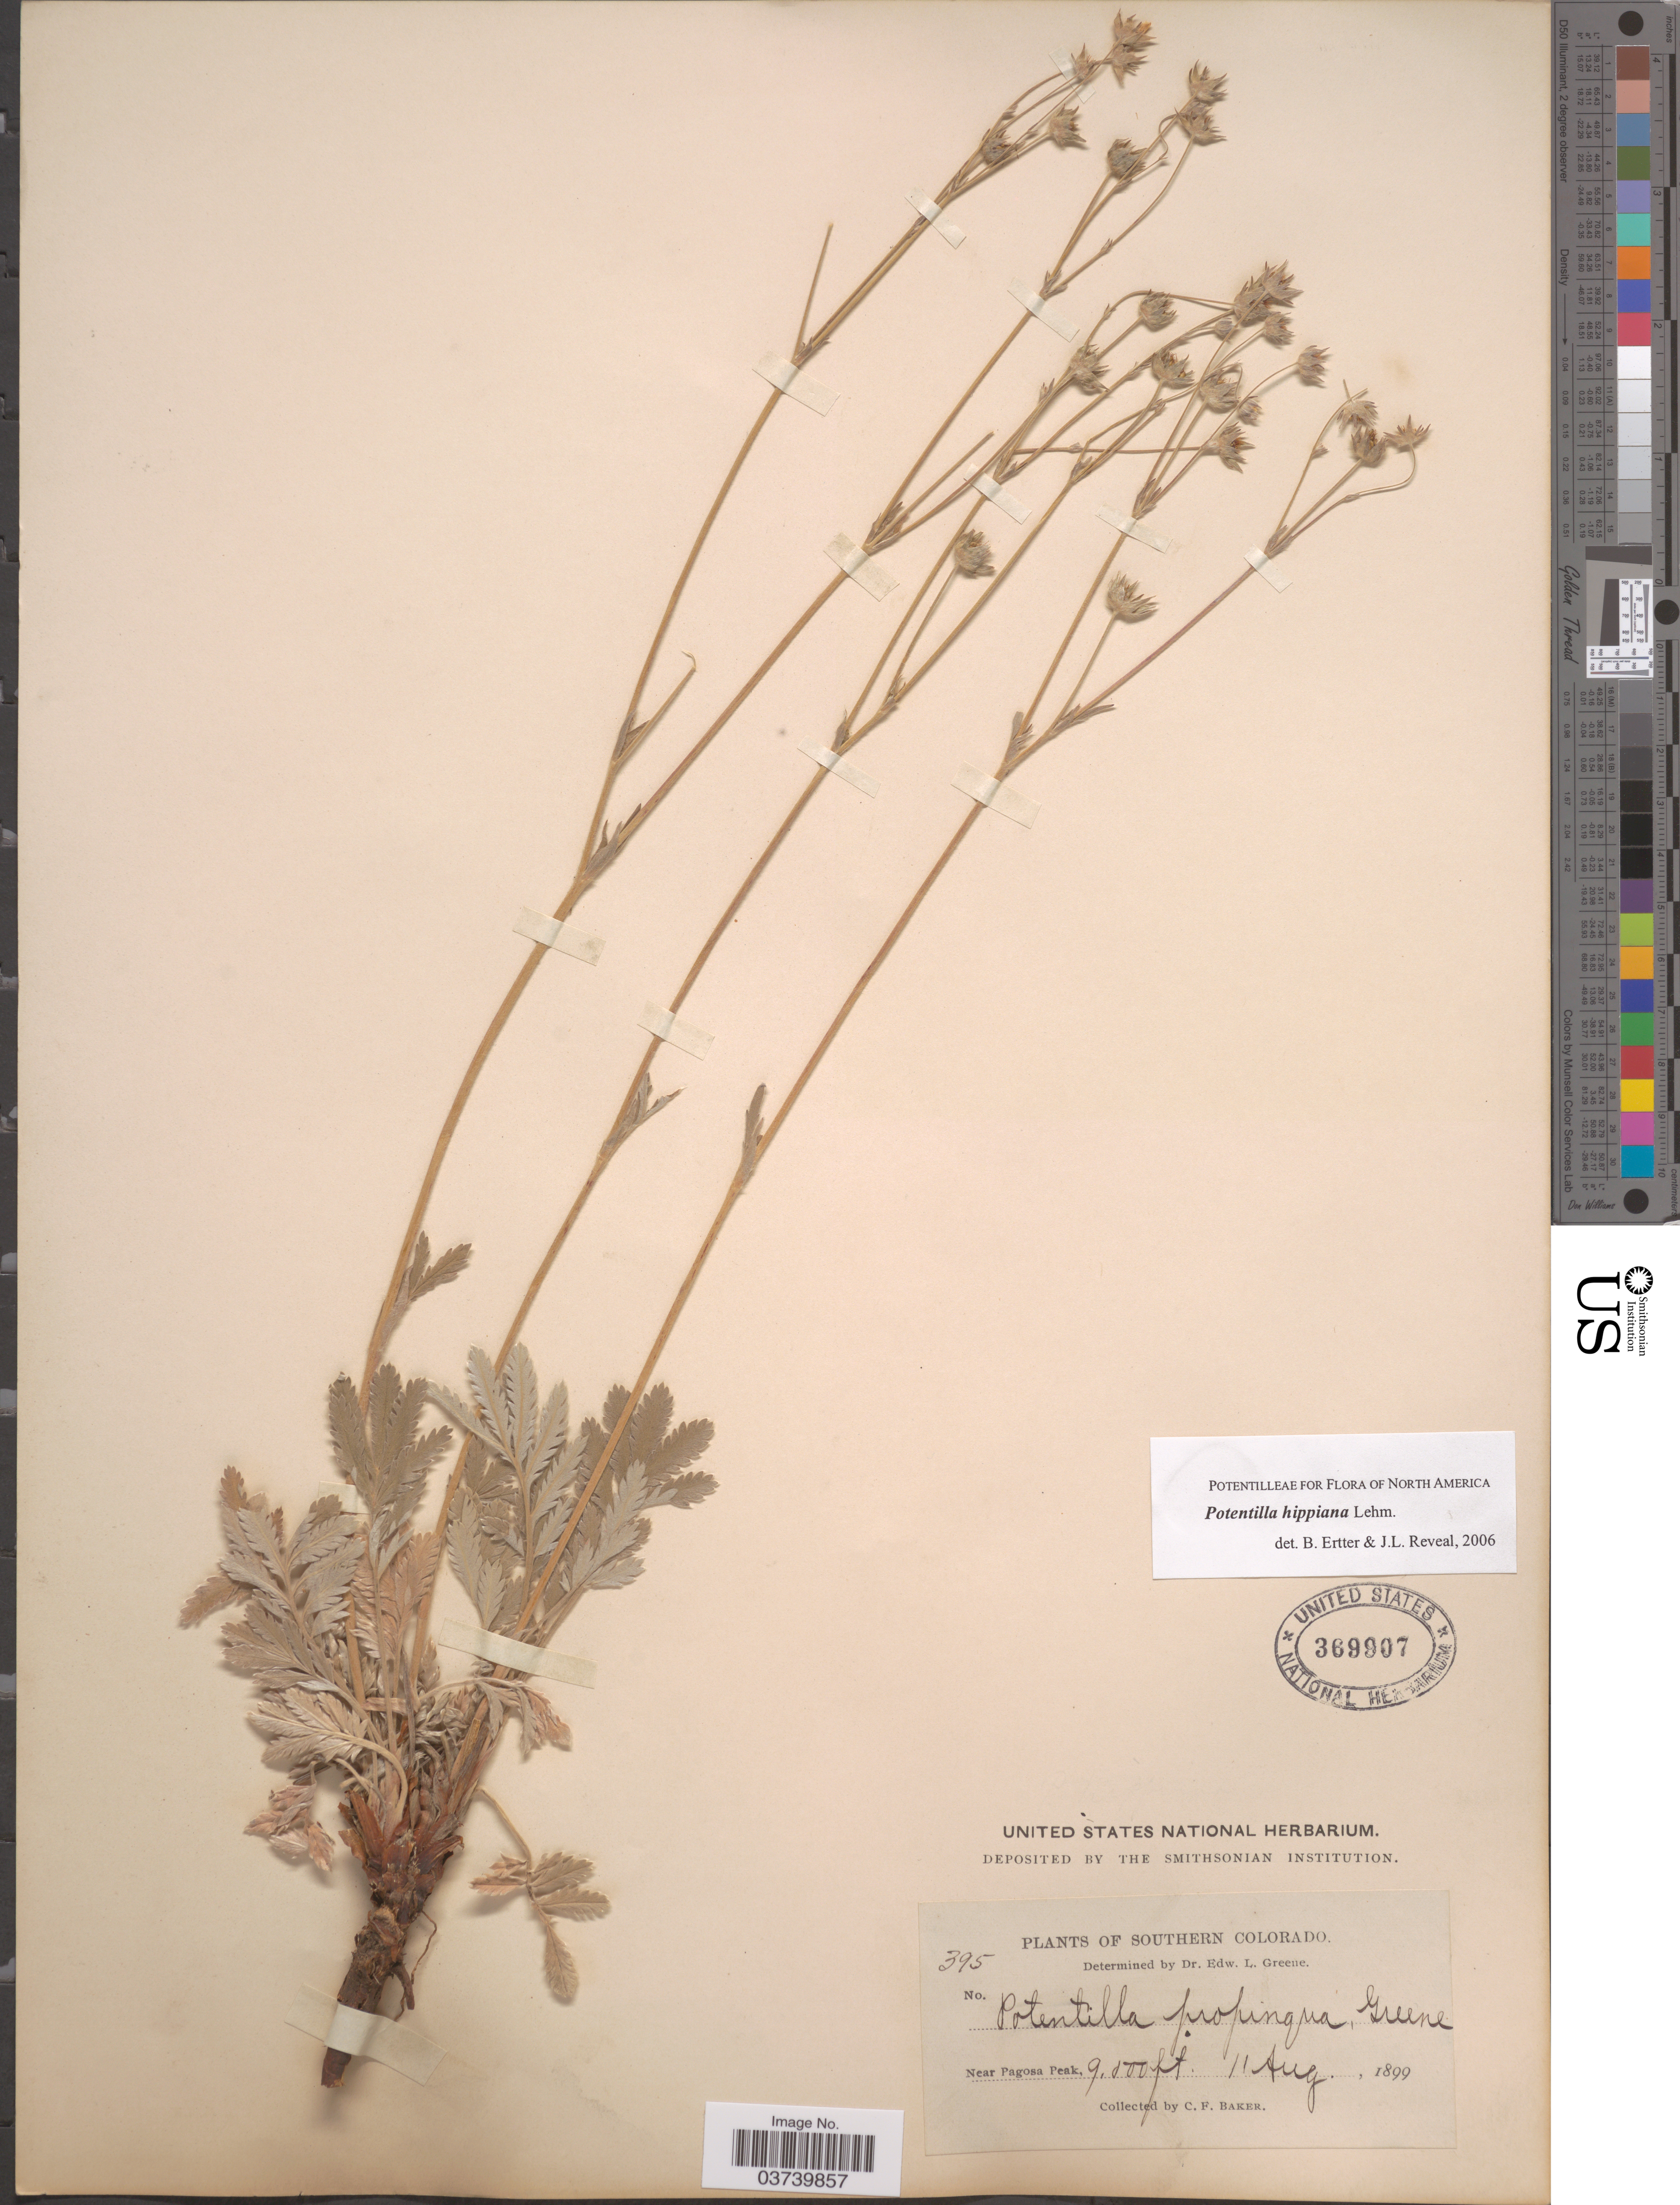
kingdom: Plantae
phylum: Tracheophyta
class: Magnoliopsida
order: Rosales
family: Rosaceae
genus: Potentilla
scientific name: Potentilla hippiana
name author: Lehm.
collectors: C. F. Baker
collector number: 395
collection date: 1899-08-11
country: United States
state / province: Colorado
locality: Southern Colorado. Near Pagosa Peak.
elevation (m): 2743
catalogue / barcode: US 369907